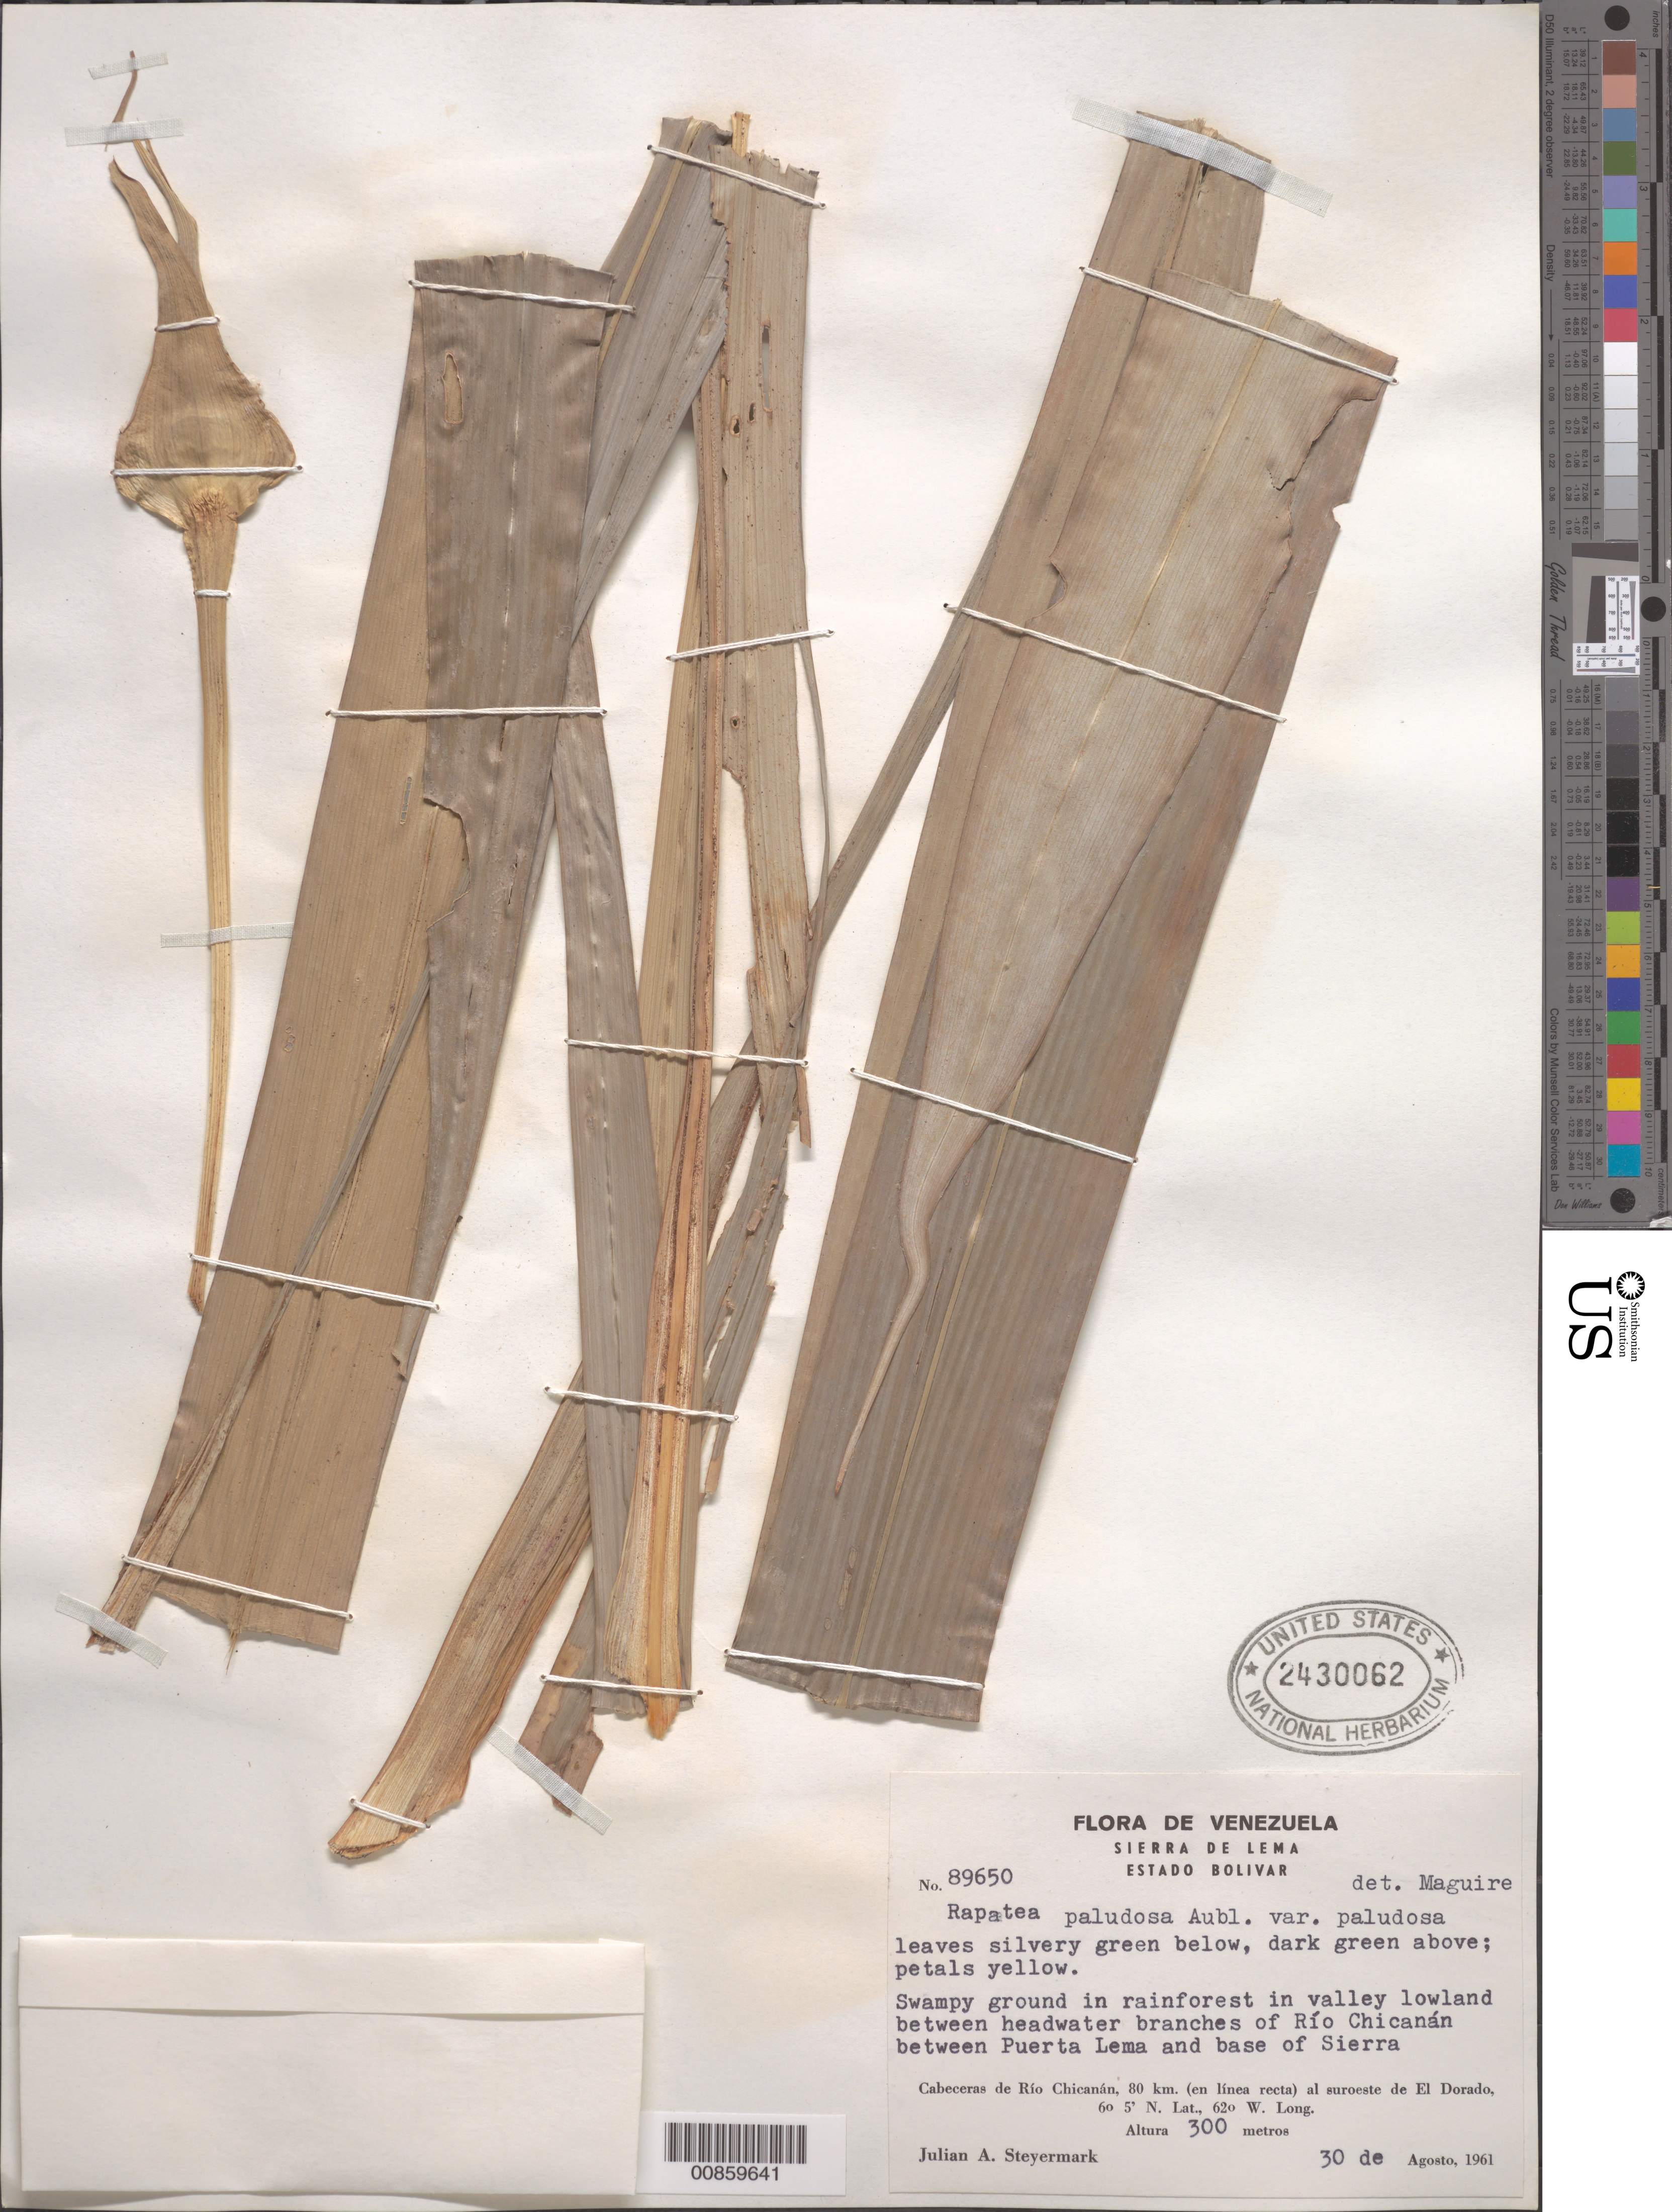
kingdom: Plantae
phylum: Tracheophyta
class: Liliopsida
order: Poales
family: Rapateaceae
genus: Rapatea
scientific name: Rapatea paludosa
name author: Aubl.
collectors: J. Steyermark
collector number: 89650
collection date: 1961-08-30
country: Venezuela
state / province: Bolivar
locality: Sierra de Lema. In valley lowland between headwater branches of Río Chicanán between Puerta Lema and base of Sierra. Cabeceras de Río Chicanán, 80 km. (en línea recta) al suroeste de El Dorado.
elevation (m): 300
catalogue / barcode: US 2430062